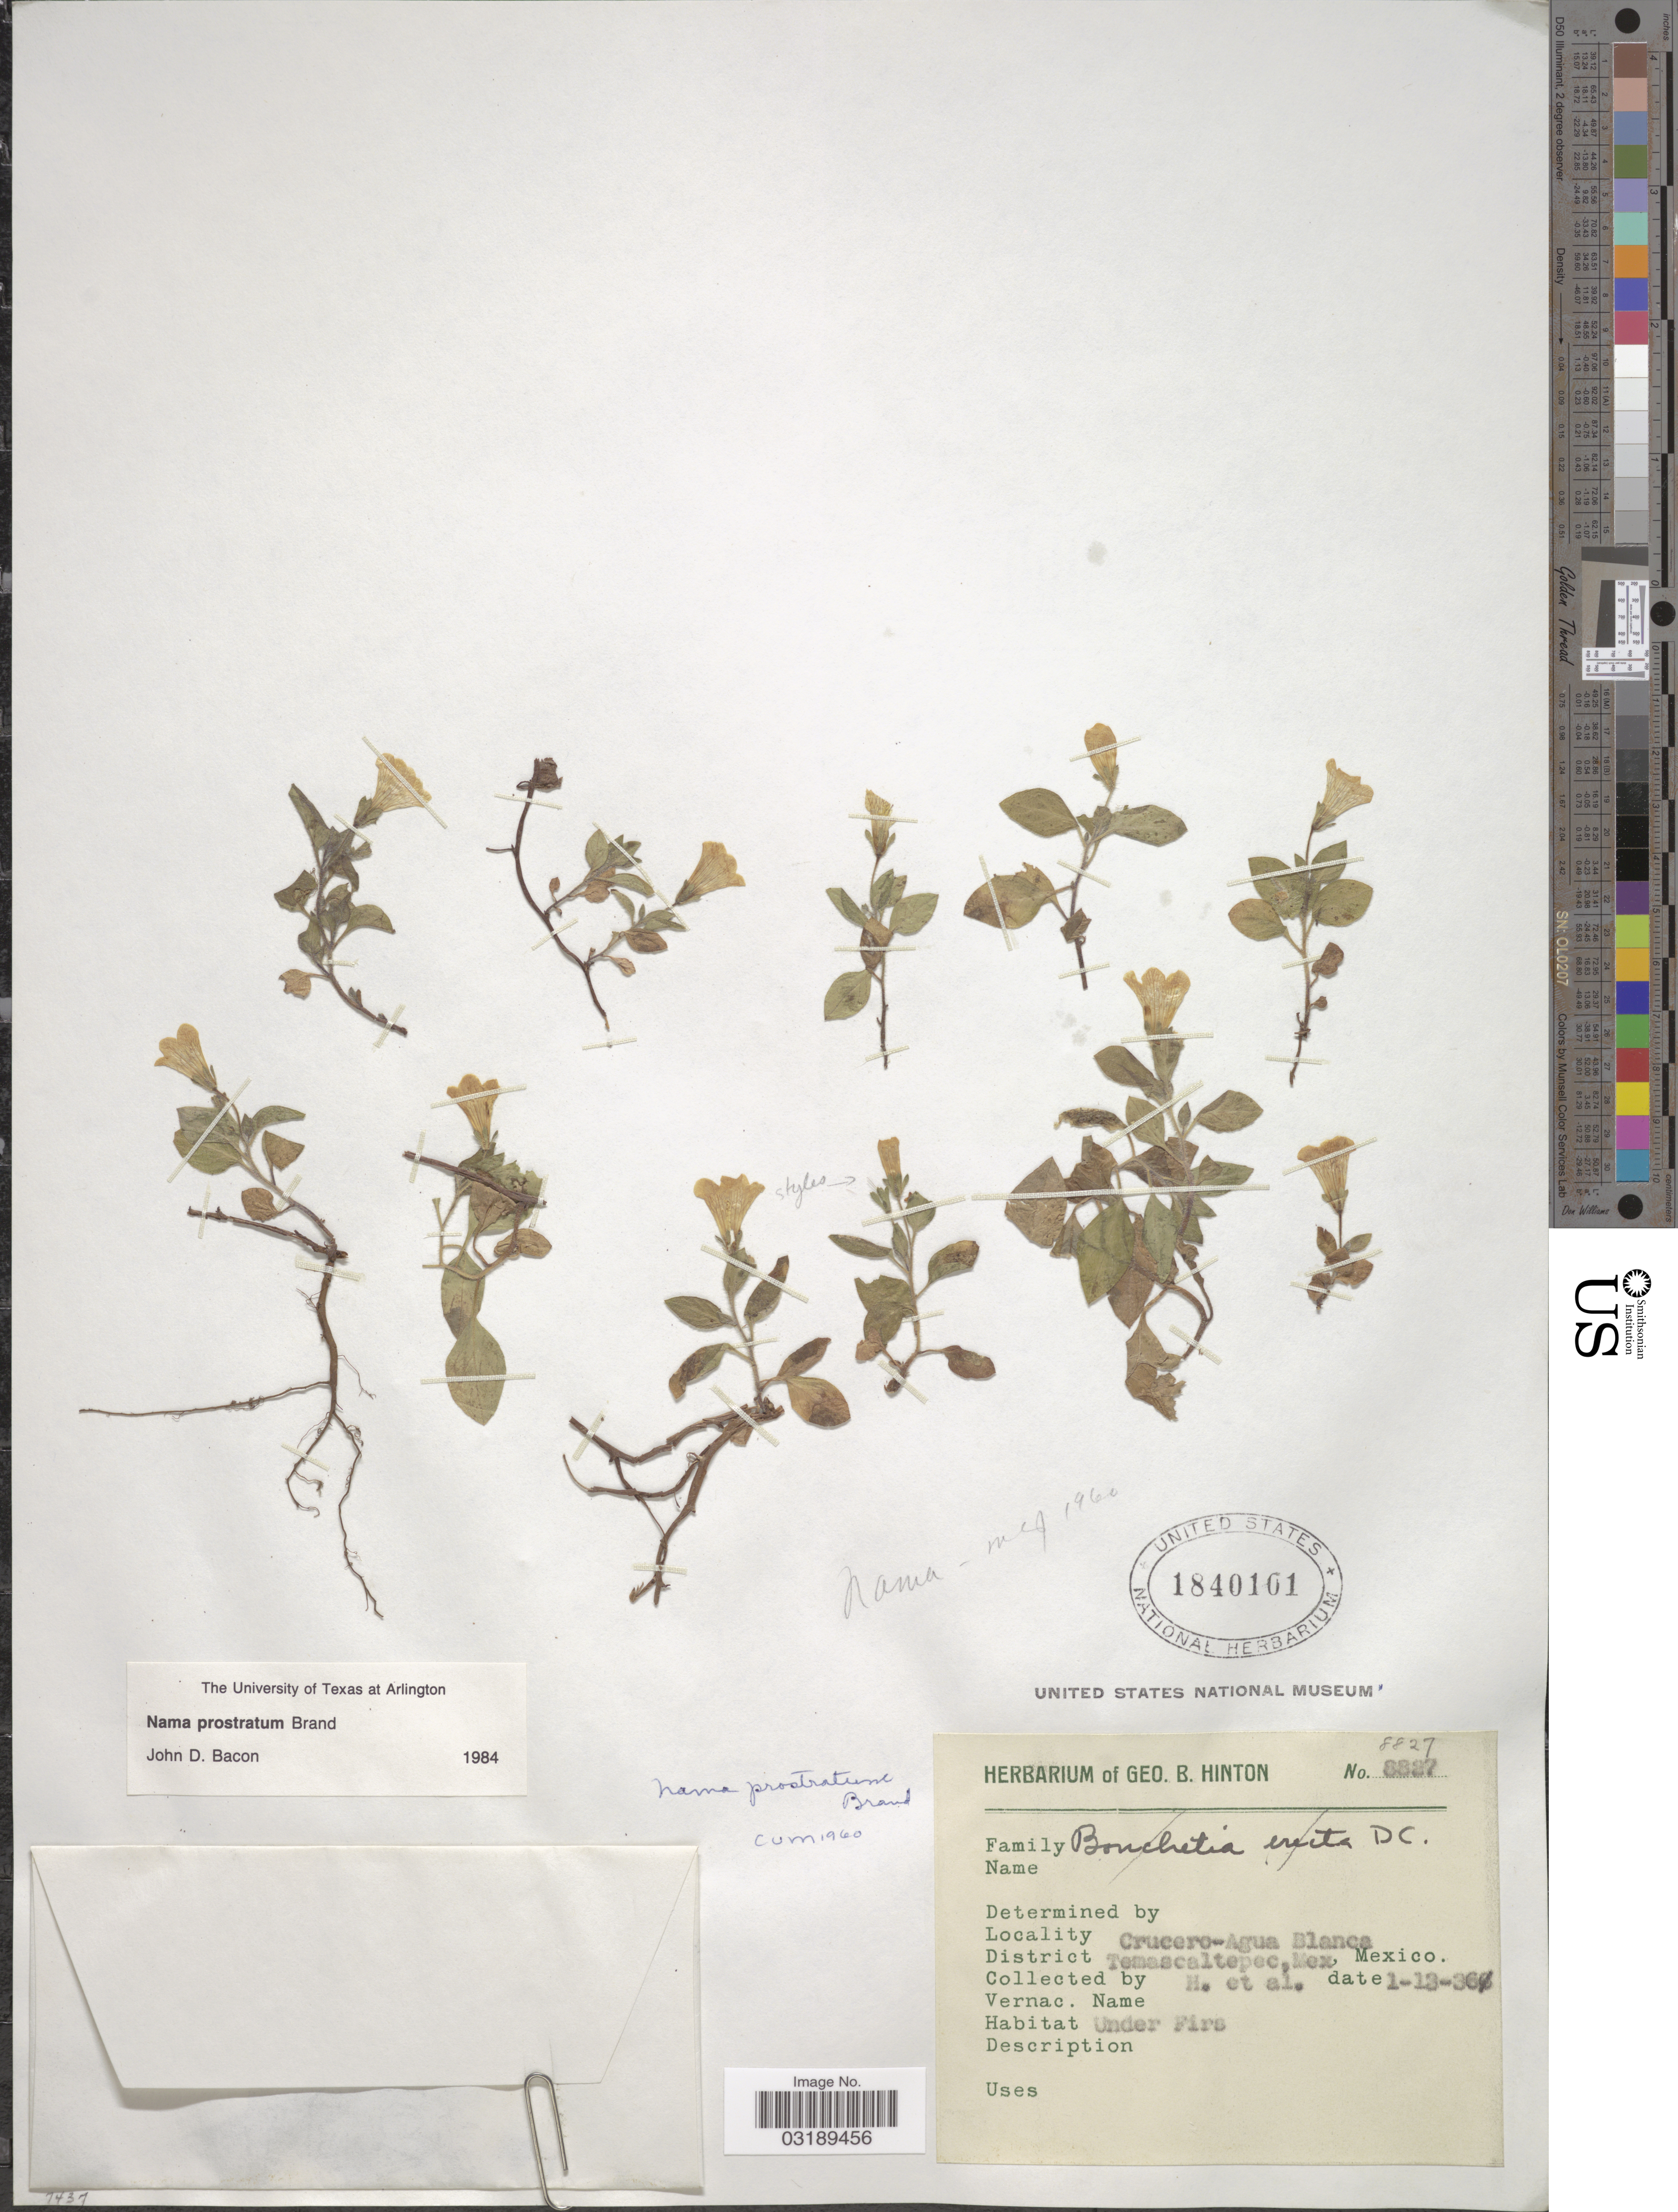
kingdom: Plantae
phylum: Tracheophyta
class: Magnoliopsida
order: Boraginales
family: Namaceae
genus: Nama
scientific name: Nama prostrata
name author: Brand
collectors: G. B. Hinton & et al.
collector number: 8827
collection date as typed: Transcribed d/m/y: 13/1/36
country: Mexico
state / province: México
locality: Crucero - Agua Blanca, District Temascaltepec.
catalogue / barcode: US 1840101